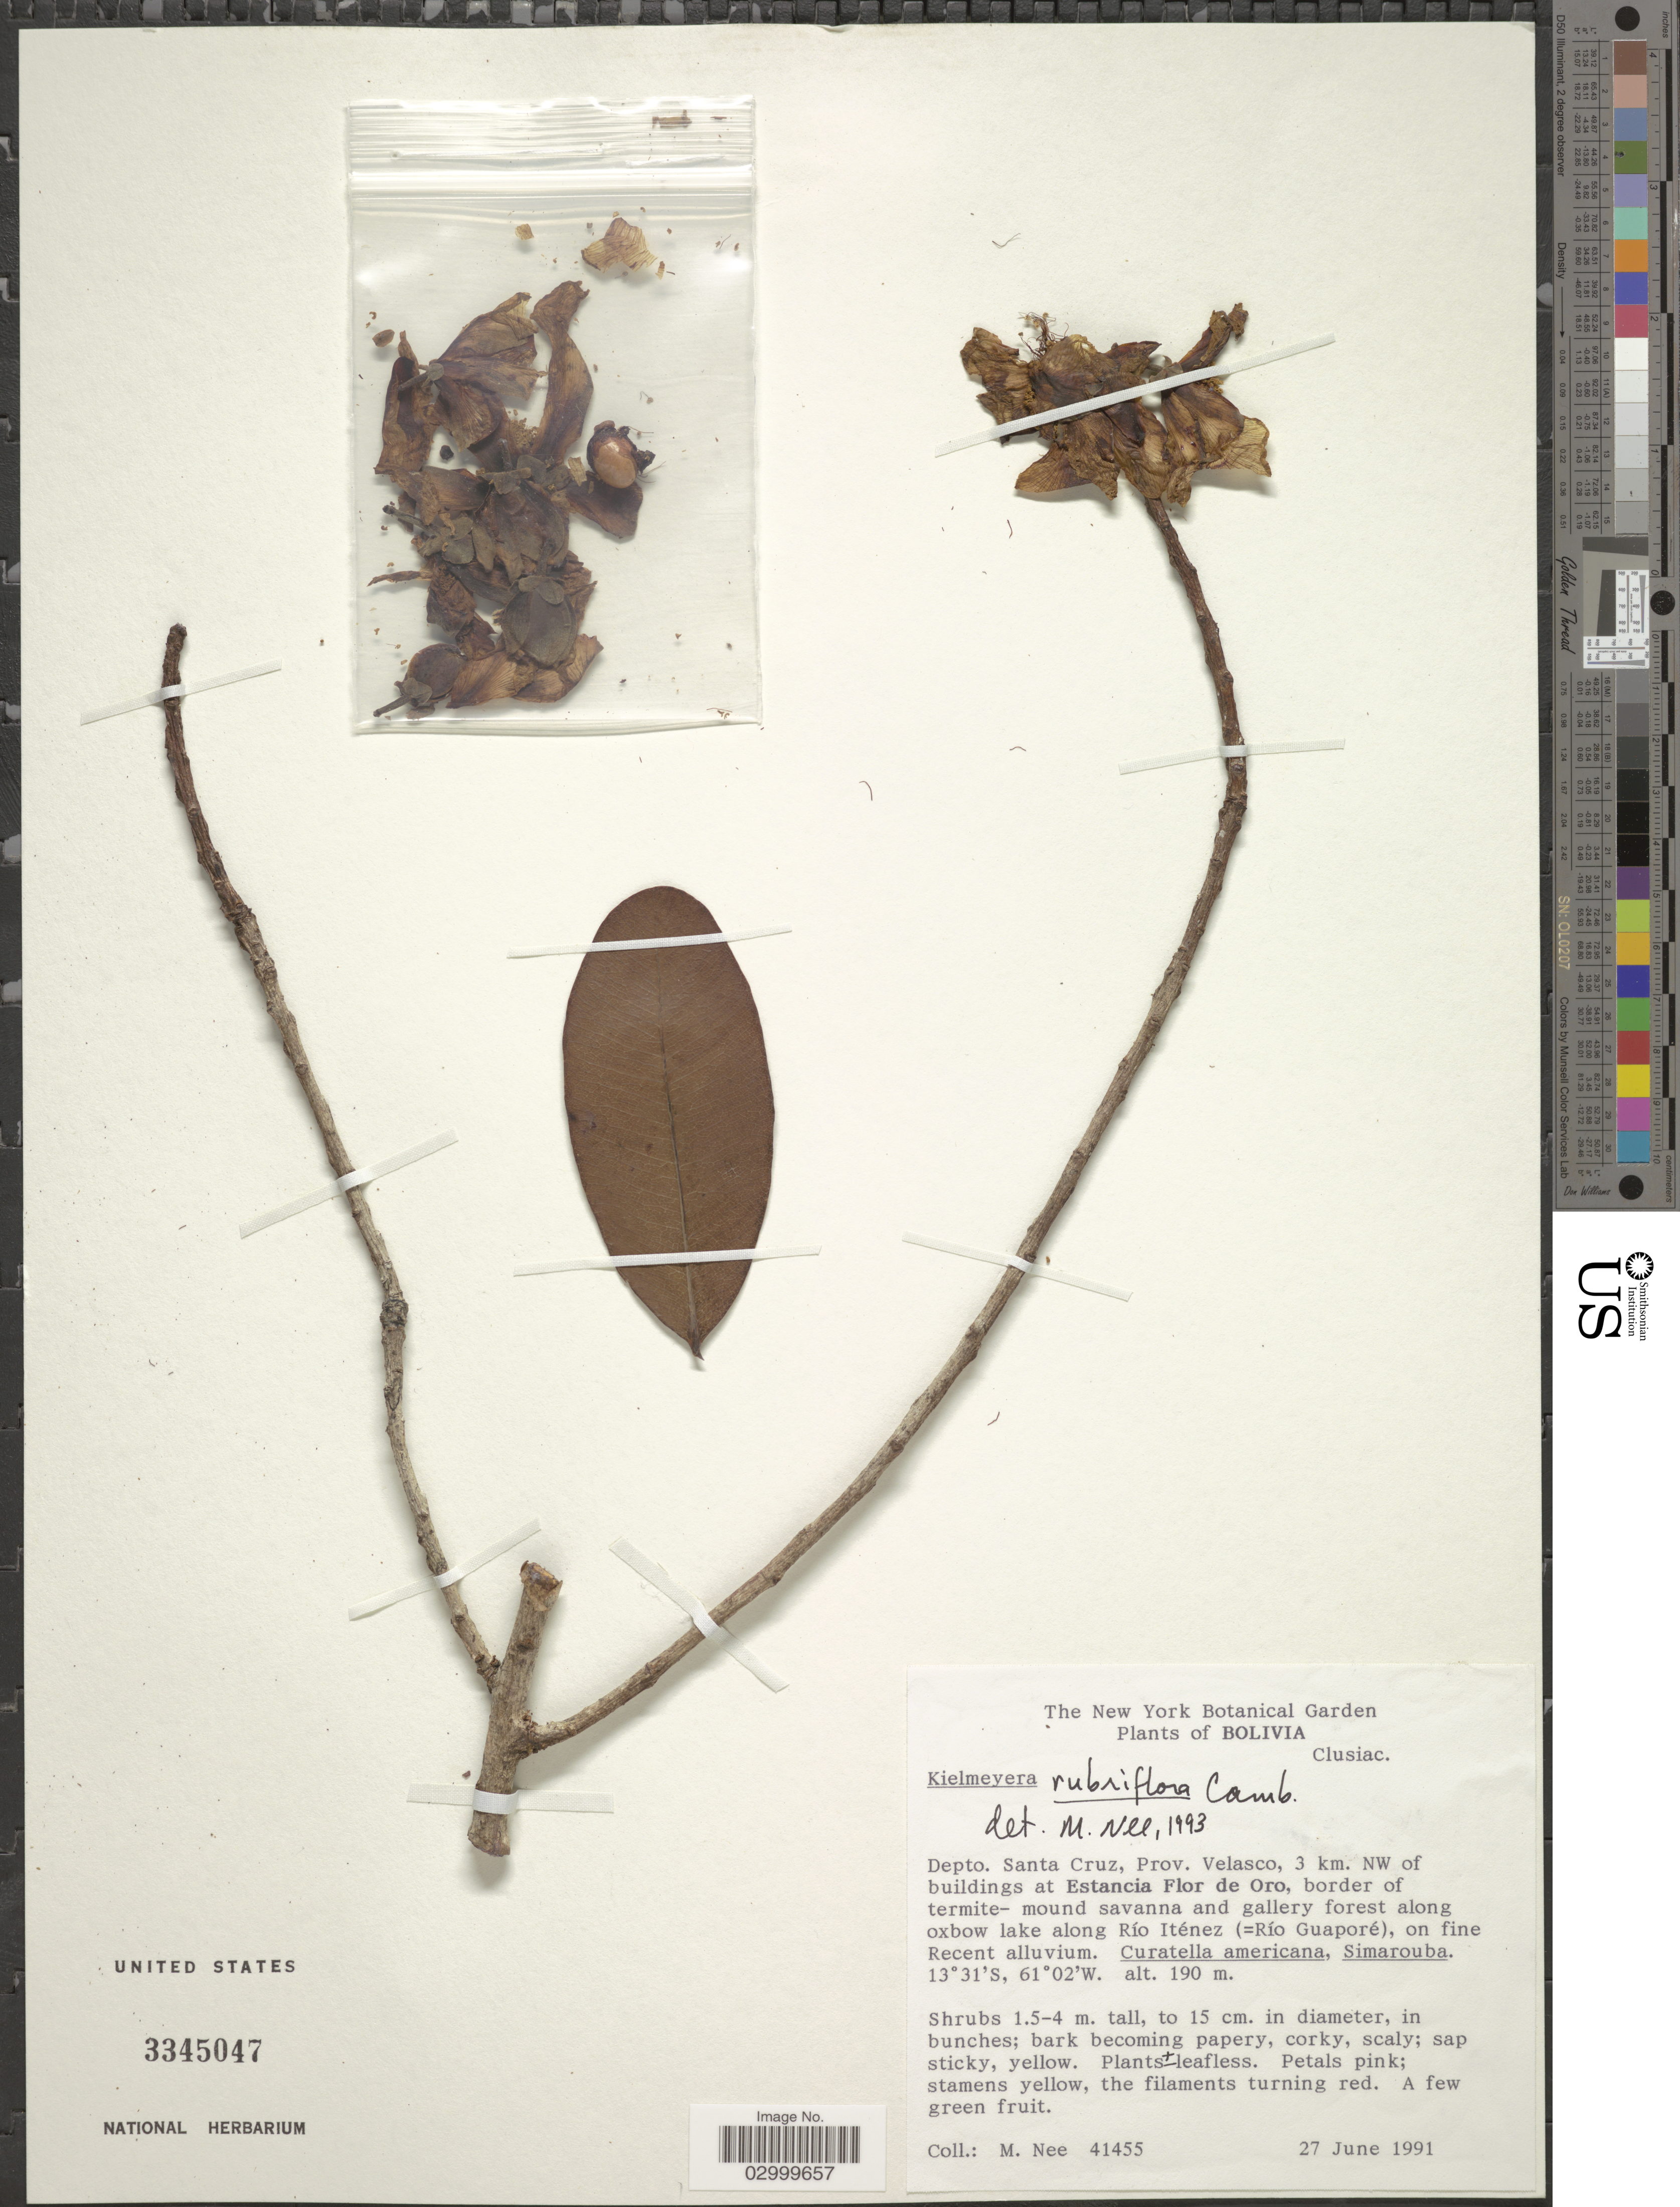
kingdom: Plantae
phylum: Tracheophyta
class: Magnoliopsida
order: Malpighiales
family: Calophyllaceae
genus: Kielmeyera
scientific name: Kielmeyera rubriflora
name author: Cambess.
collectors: M. Nee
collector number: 41455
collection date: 1991-06-27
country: Bolivia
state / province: Santa Cruz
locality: Depto. Santa Cruz, Prov. Velasco, 3 km. NW of buildings at Estancia Flor de Oro, border of termite - mound savanna and gallery forest along oxbow lake along Río Iténez (=Río Guaporé).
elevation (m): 190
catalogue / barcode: US 3345047